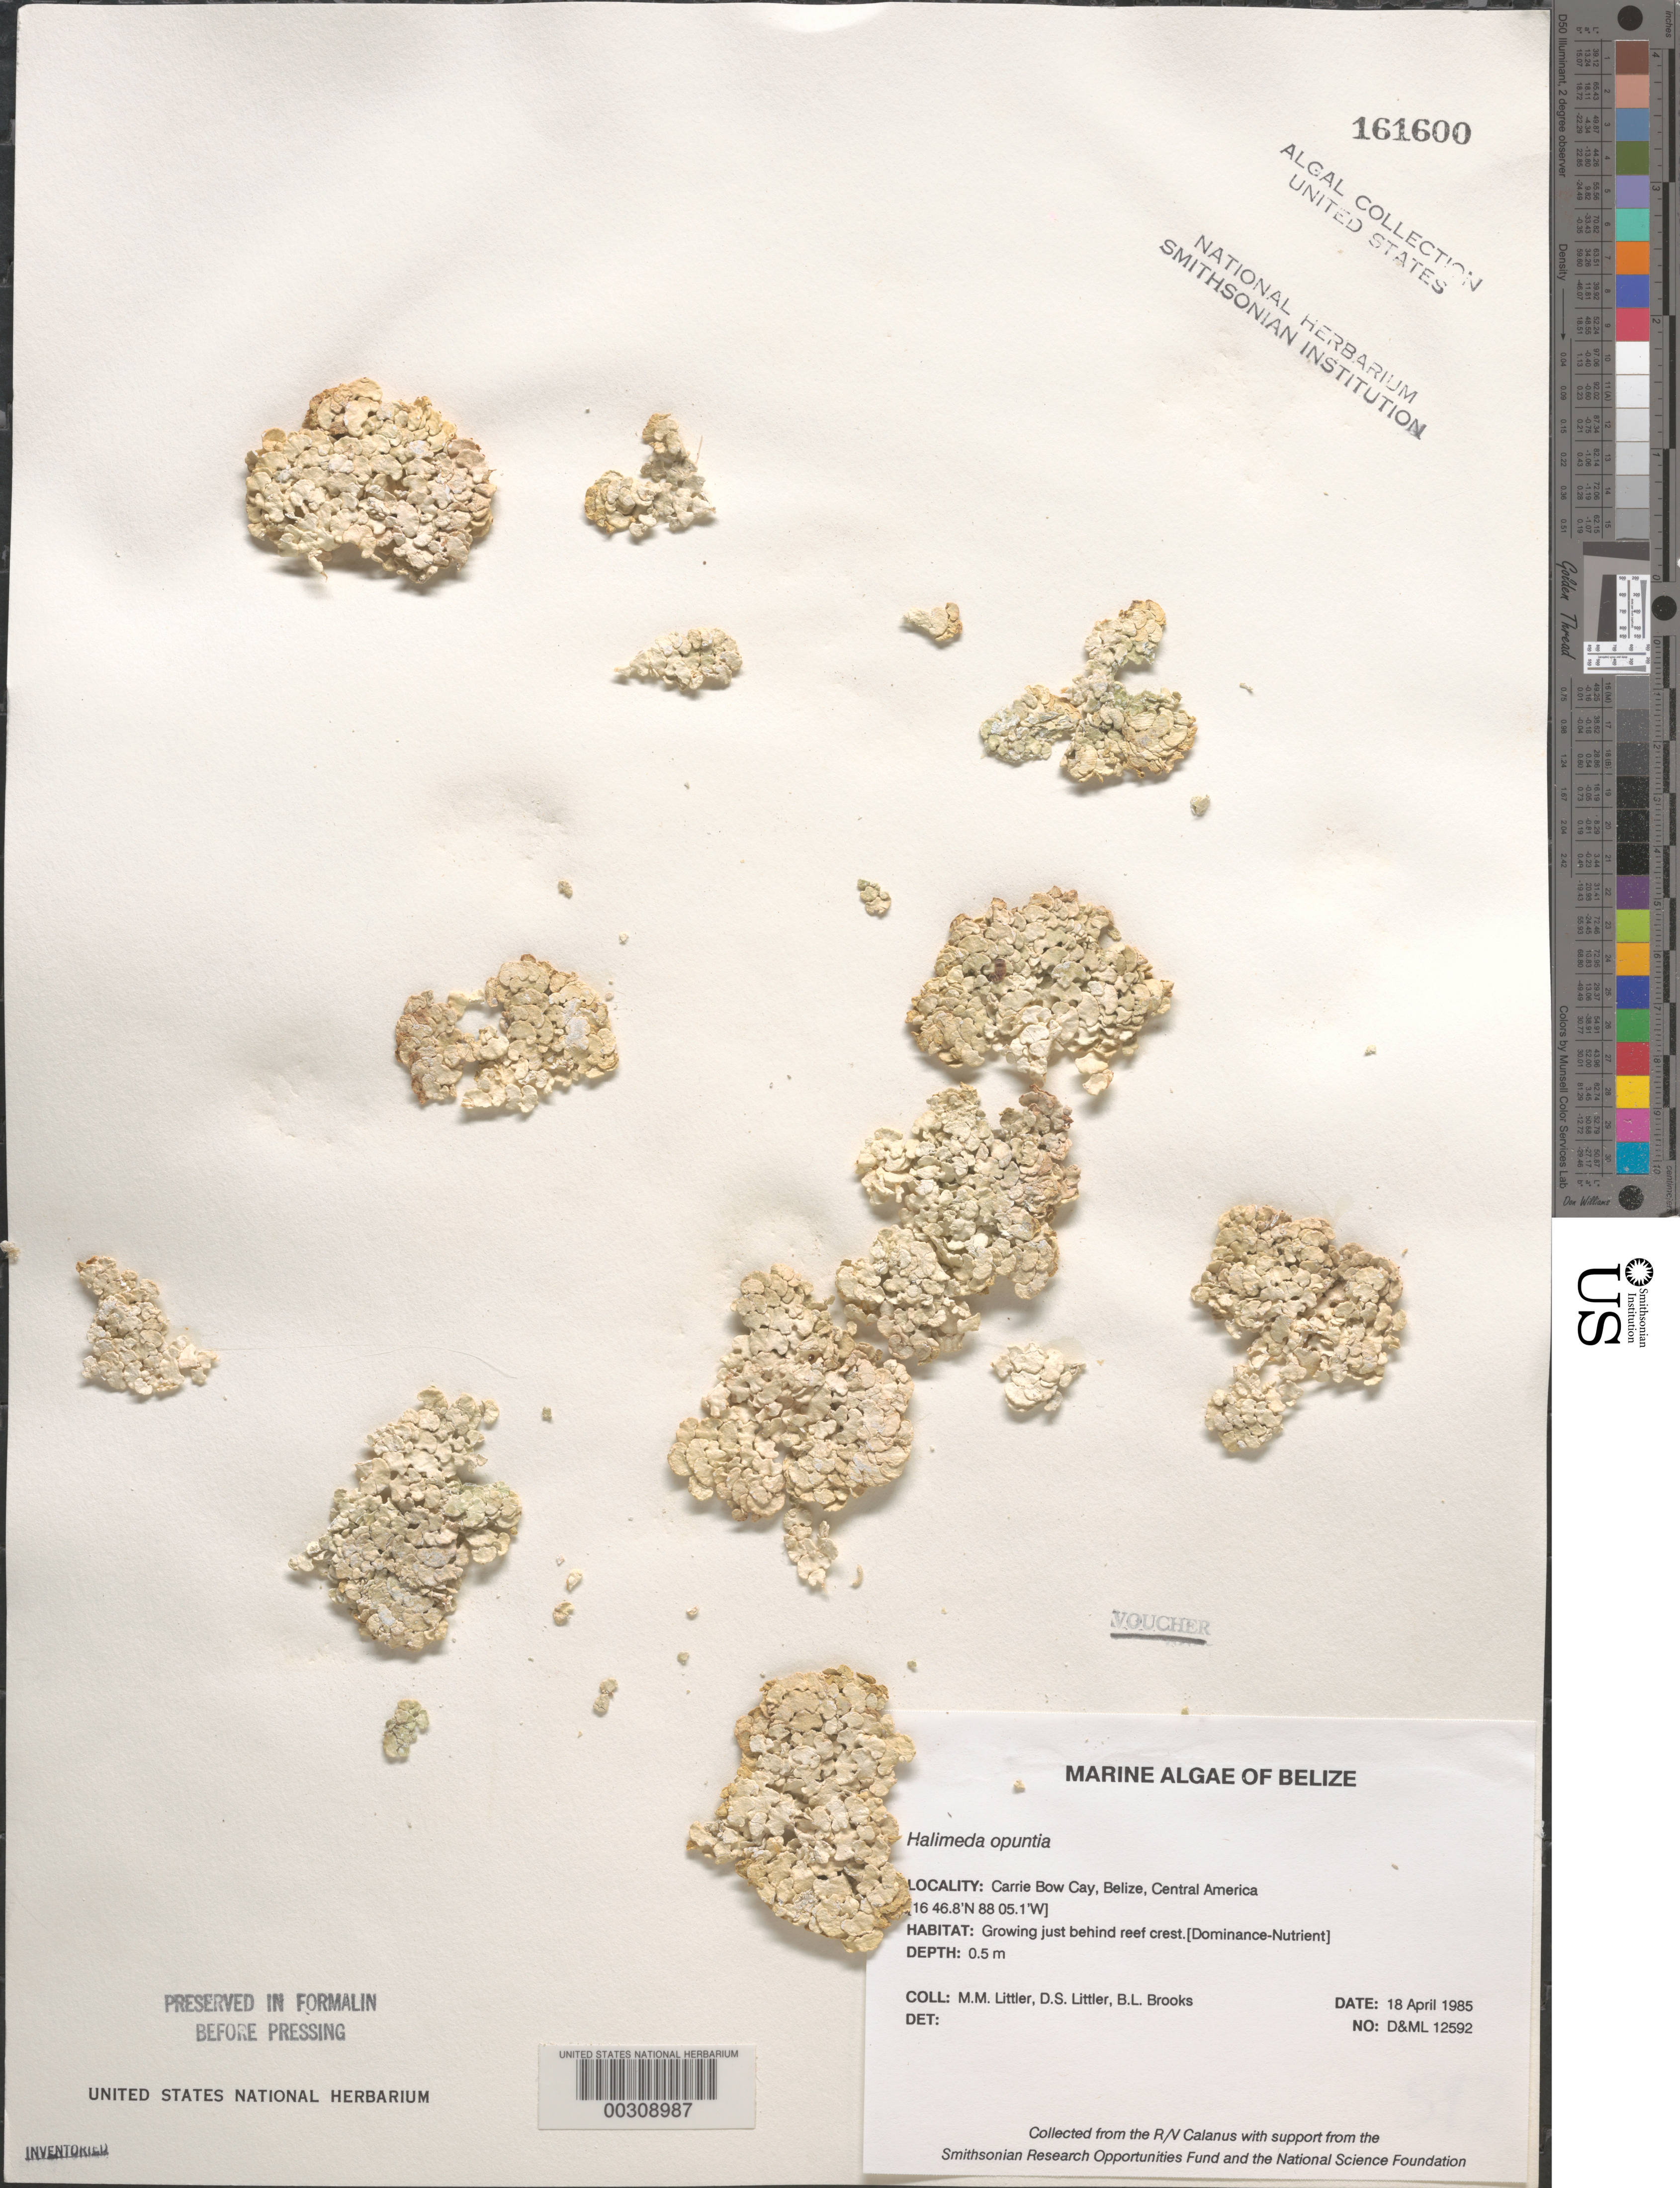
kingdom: Plantae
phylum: Chlorophyta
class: Ulvophyceae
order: Bryopsidales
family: Halimedaceae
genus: Halimeda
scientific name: Halimeda opuntia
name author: (L.) J.V.Lamouroux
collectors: M. M. Littler, D. S. Littler & B. Brooks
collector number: D&ML 12592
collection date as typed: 18 Apr 1985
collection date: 1985-04-18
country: Belize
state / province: Stann Creek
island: Carrie Bow Cay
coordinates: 16 46.8' N, 88 05.1' W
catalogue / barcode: US 161600